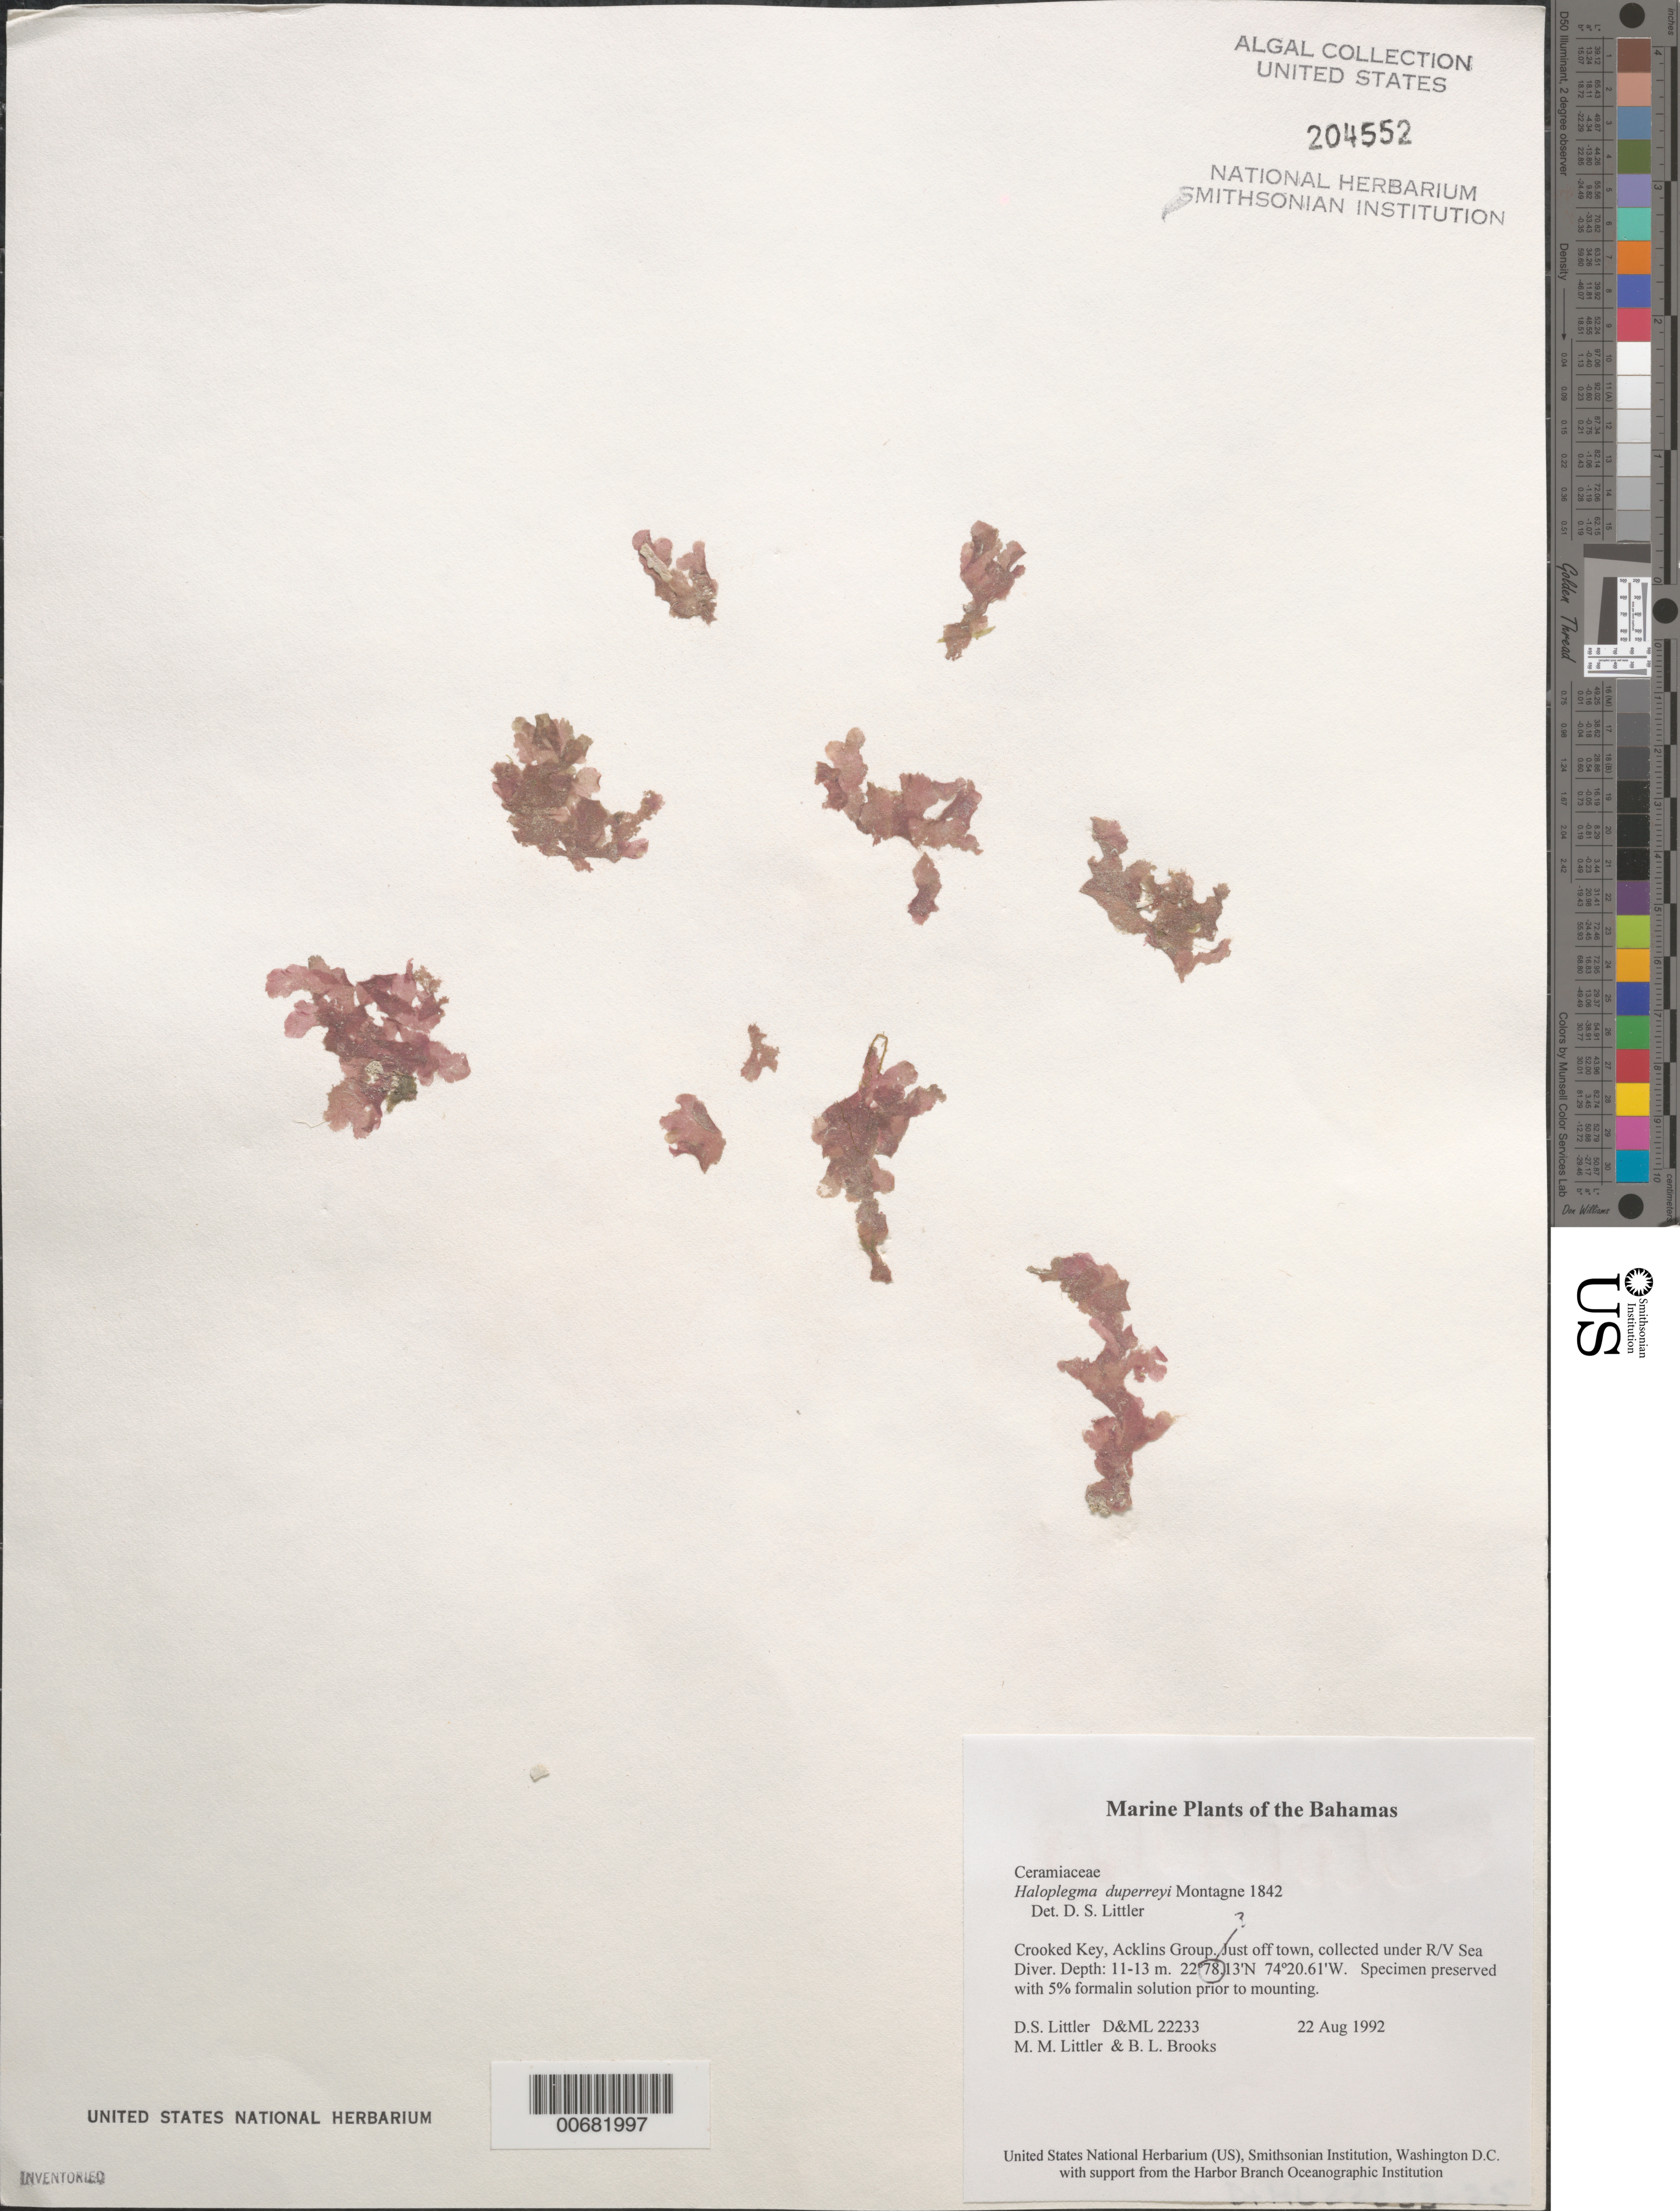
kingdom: Plantae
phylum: Rhodophyta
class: Florideophyceae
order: Ceramiales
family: Wrangeliaceae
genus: Haloplegma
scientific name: Haloplegma duperreyi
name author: Mont.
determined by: Littler, D. S.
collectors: D. S. Littler, M. M. Littler & B. Brooks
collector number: D&ML 22233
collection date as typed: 22 Aug 1992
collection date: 1992-08-22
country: Bahamas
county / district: Crooked Island District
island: Crooked Island (Crooked Key)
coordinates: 22 78.13' N, 74 20.61' W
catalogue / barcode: US 204552